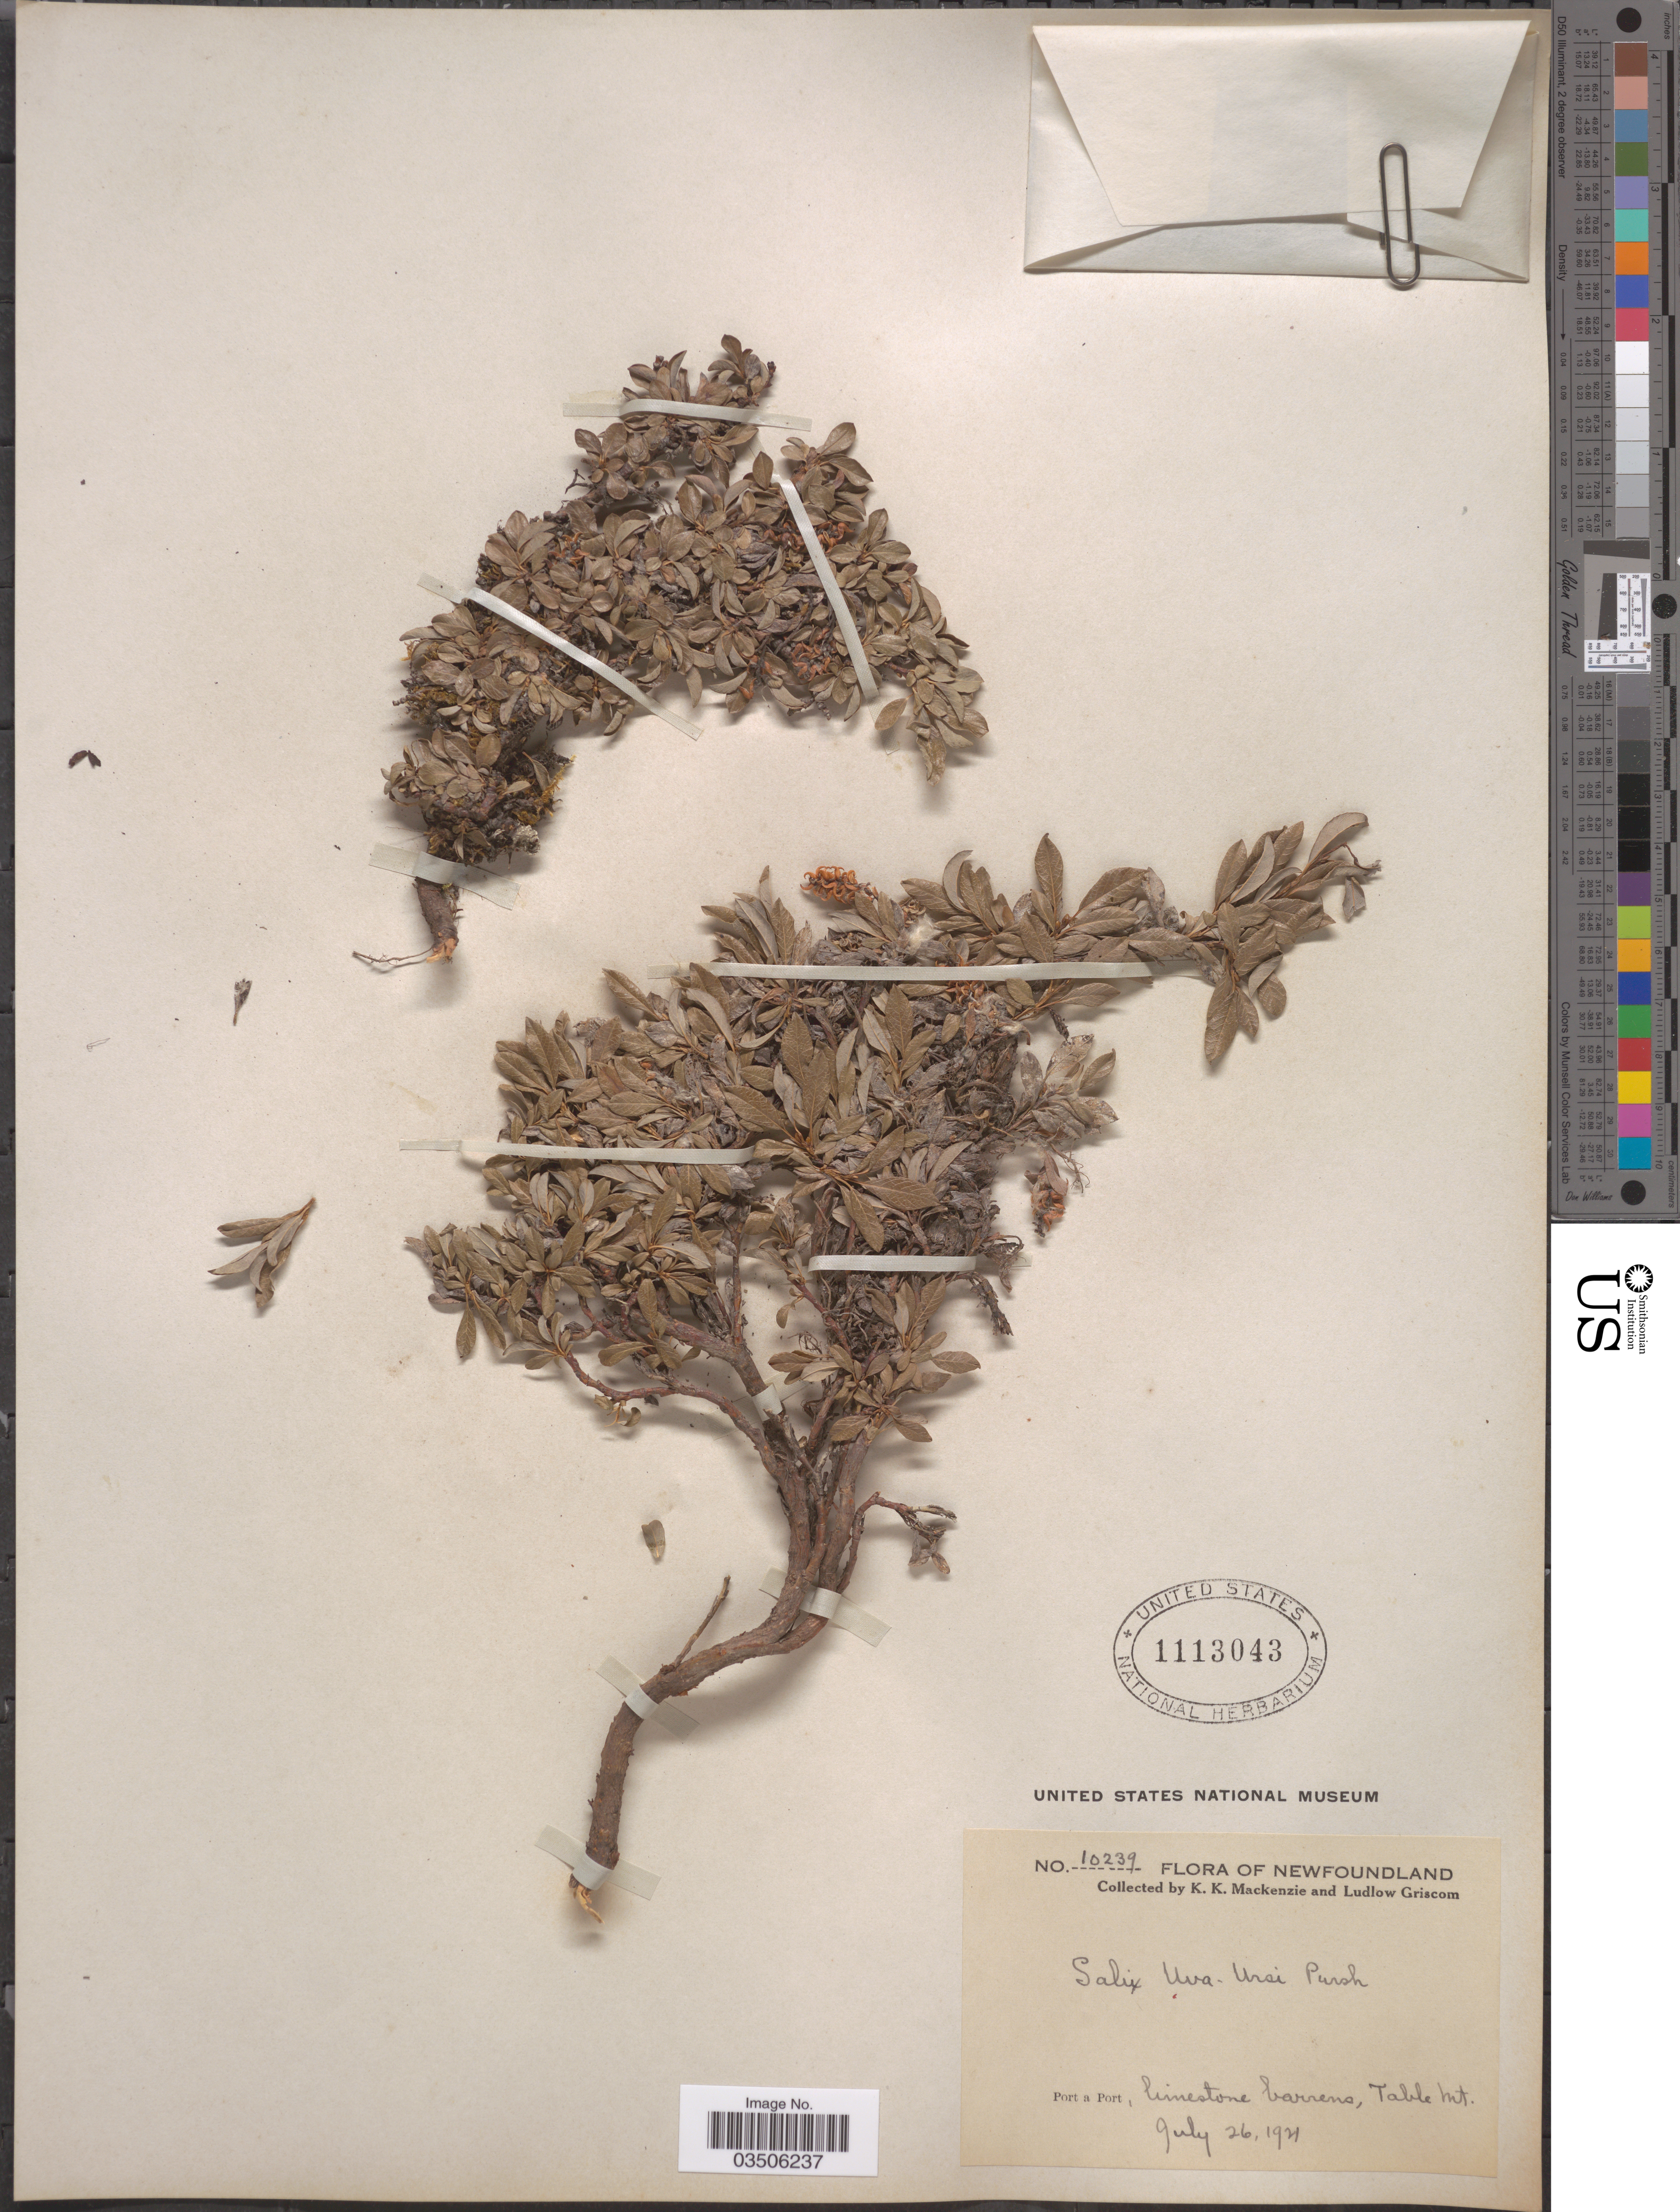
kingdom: Plantae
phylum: Tracheophyta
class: Magnoliopsida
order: Malpighiales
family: Salicaceae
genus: Salix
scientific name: Salix uva-ursi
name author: Pursh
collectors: K. K. Mackenzie & L. Griscom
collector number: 10239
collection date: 1921-07-26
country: Canada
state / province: Newfoundland and Labrador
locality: Port a Port, limestone barrens, Table Mt.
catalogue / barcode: US 1113043